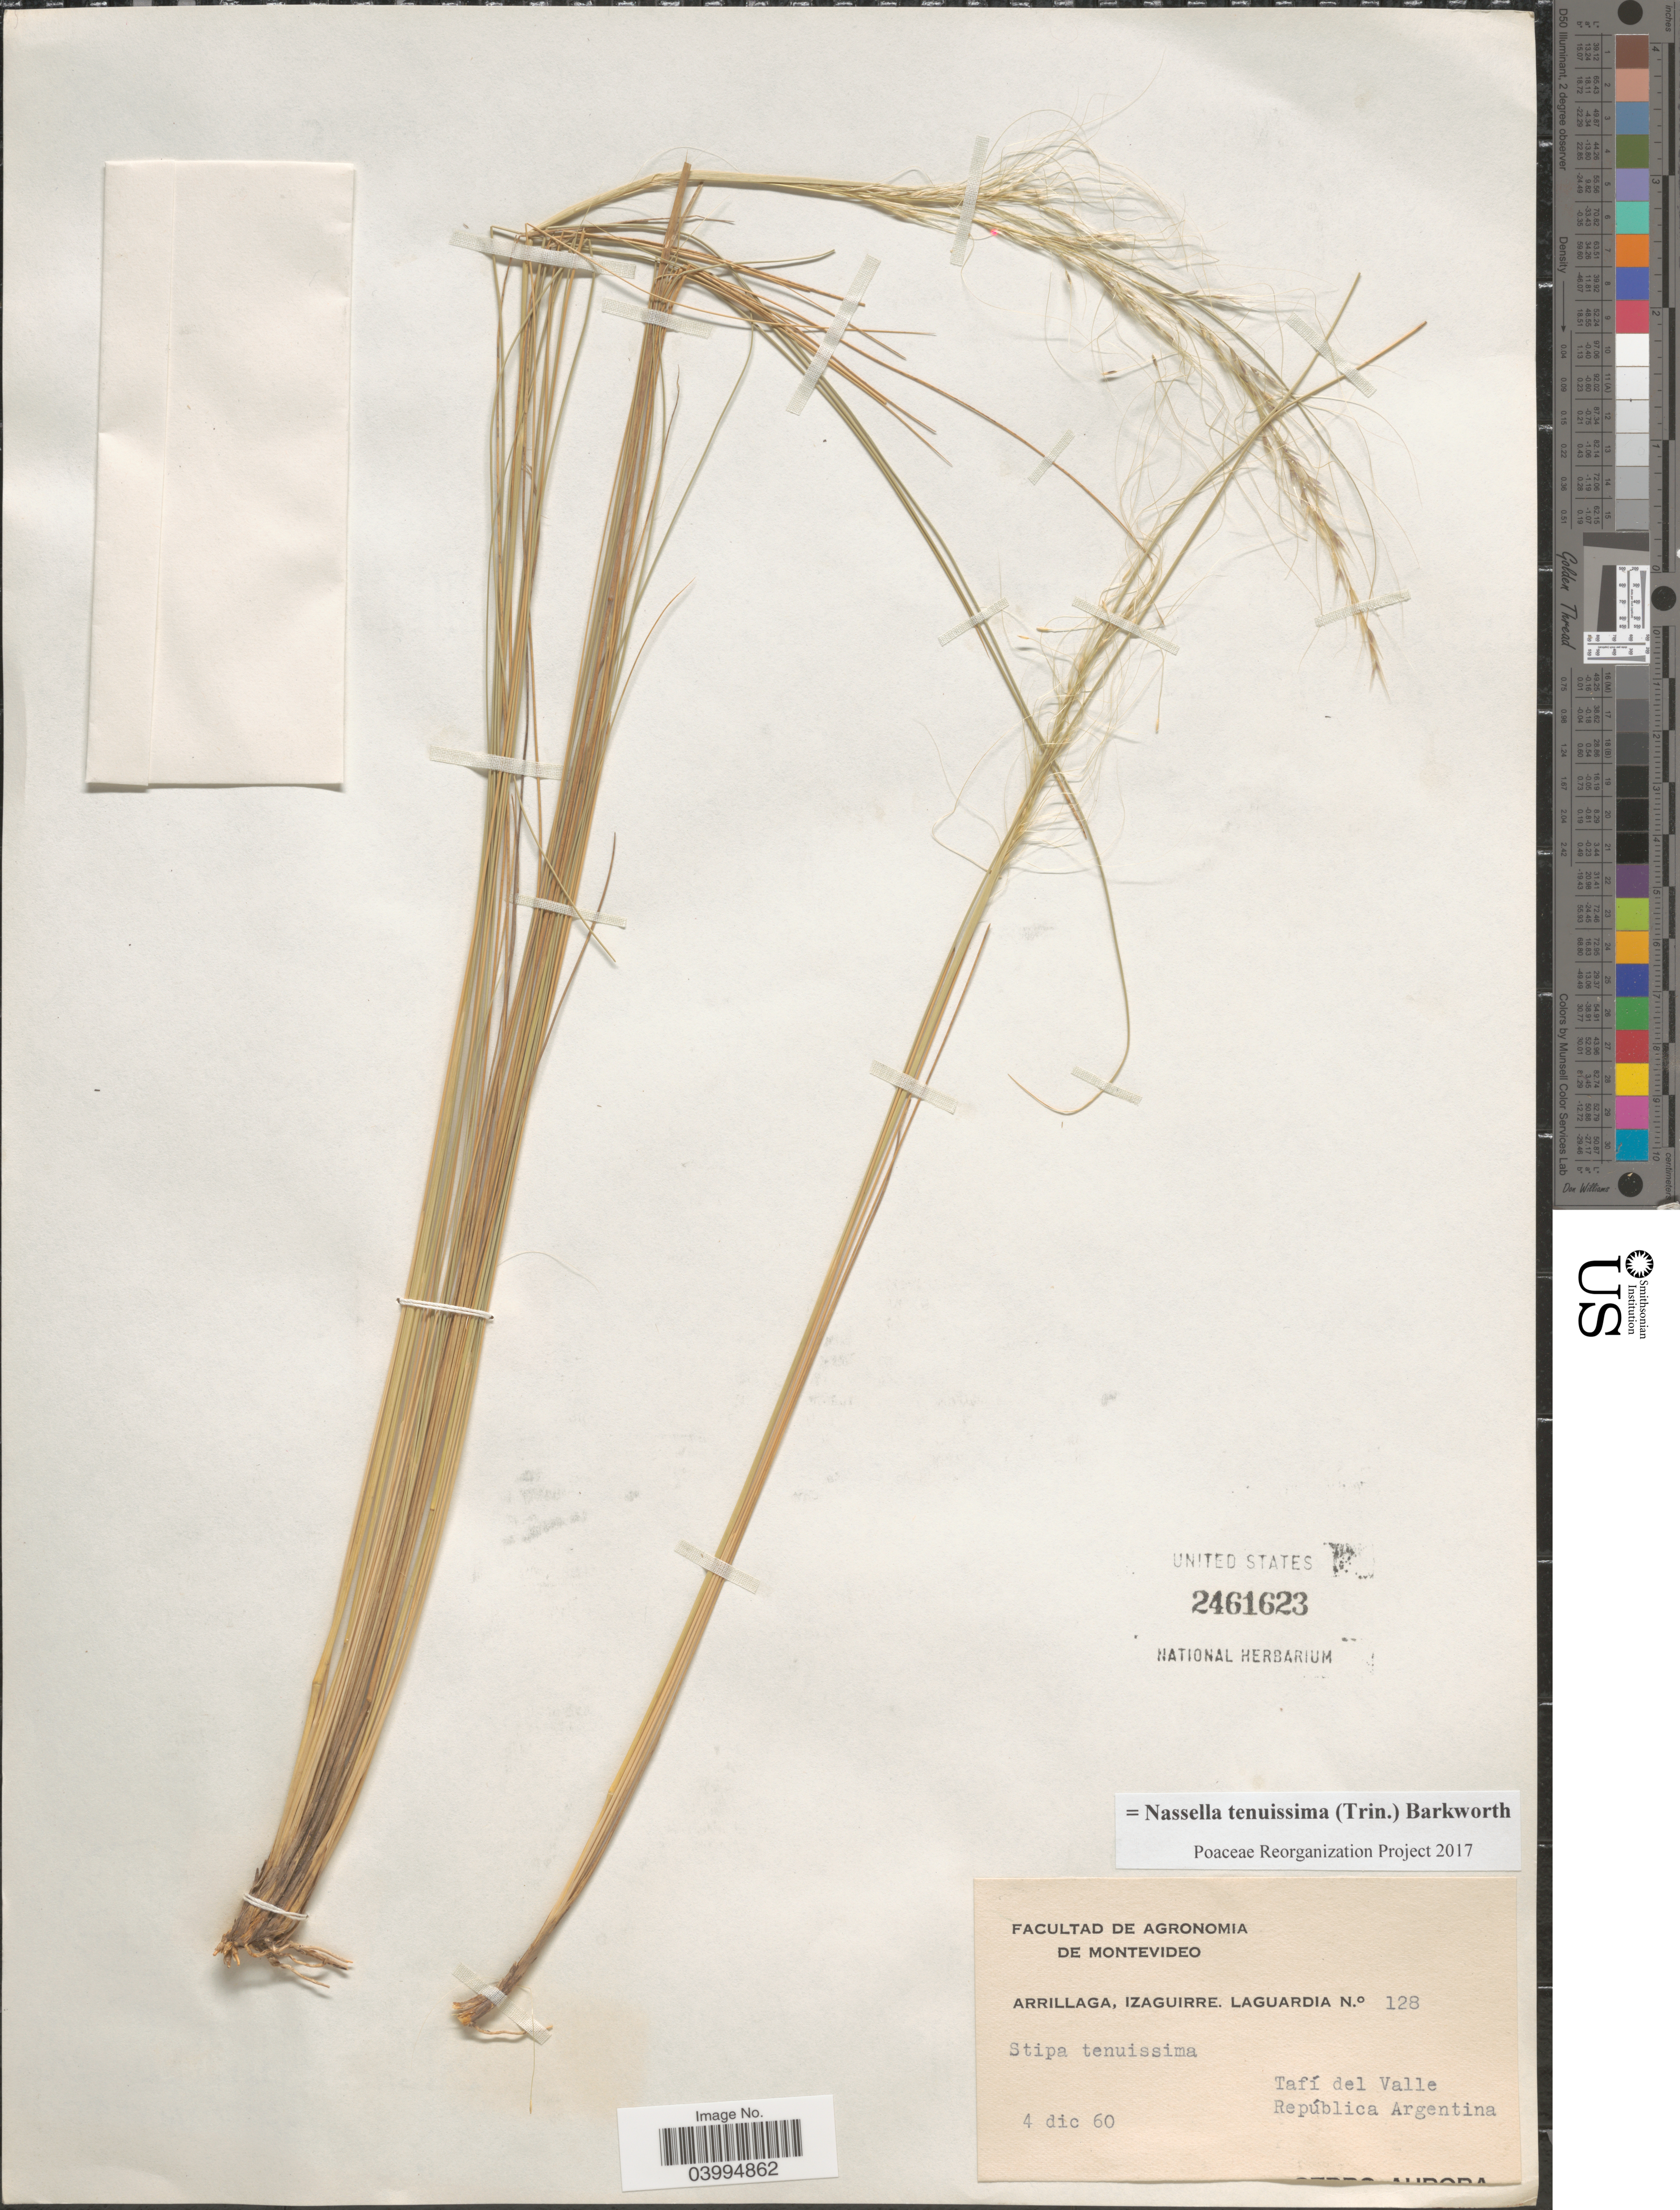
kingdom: Plantae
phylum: Tracheophyta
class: Liliopsida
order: Poales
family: Poaceae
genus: Nassella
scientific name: Nassella tenuissima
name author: (Trin.) Barkworth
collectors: Arrillaga, Izaguirre & A. Laguardia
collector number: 128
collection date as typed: Transcribed d/m/y: 4/12/60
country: Argentina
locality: Tafí del Valle. República Argentina.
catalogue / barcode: US 2461623